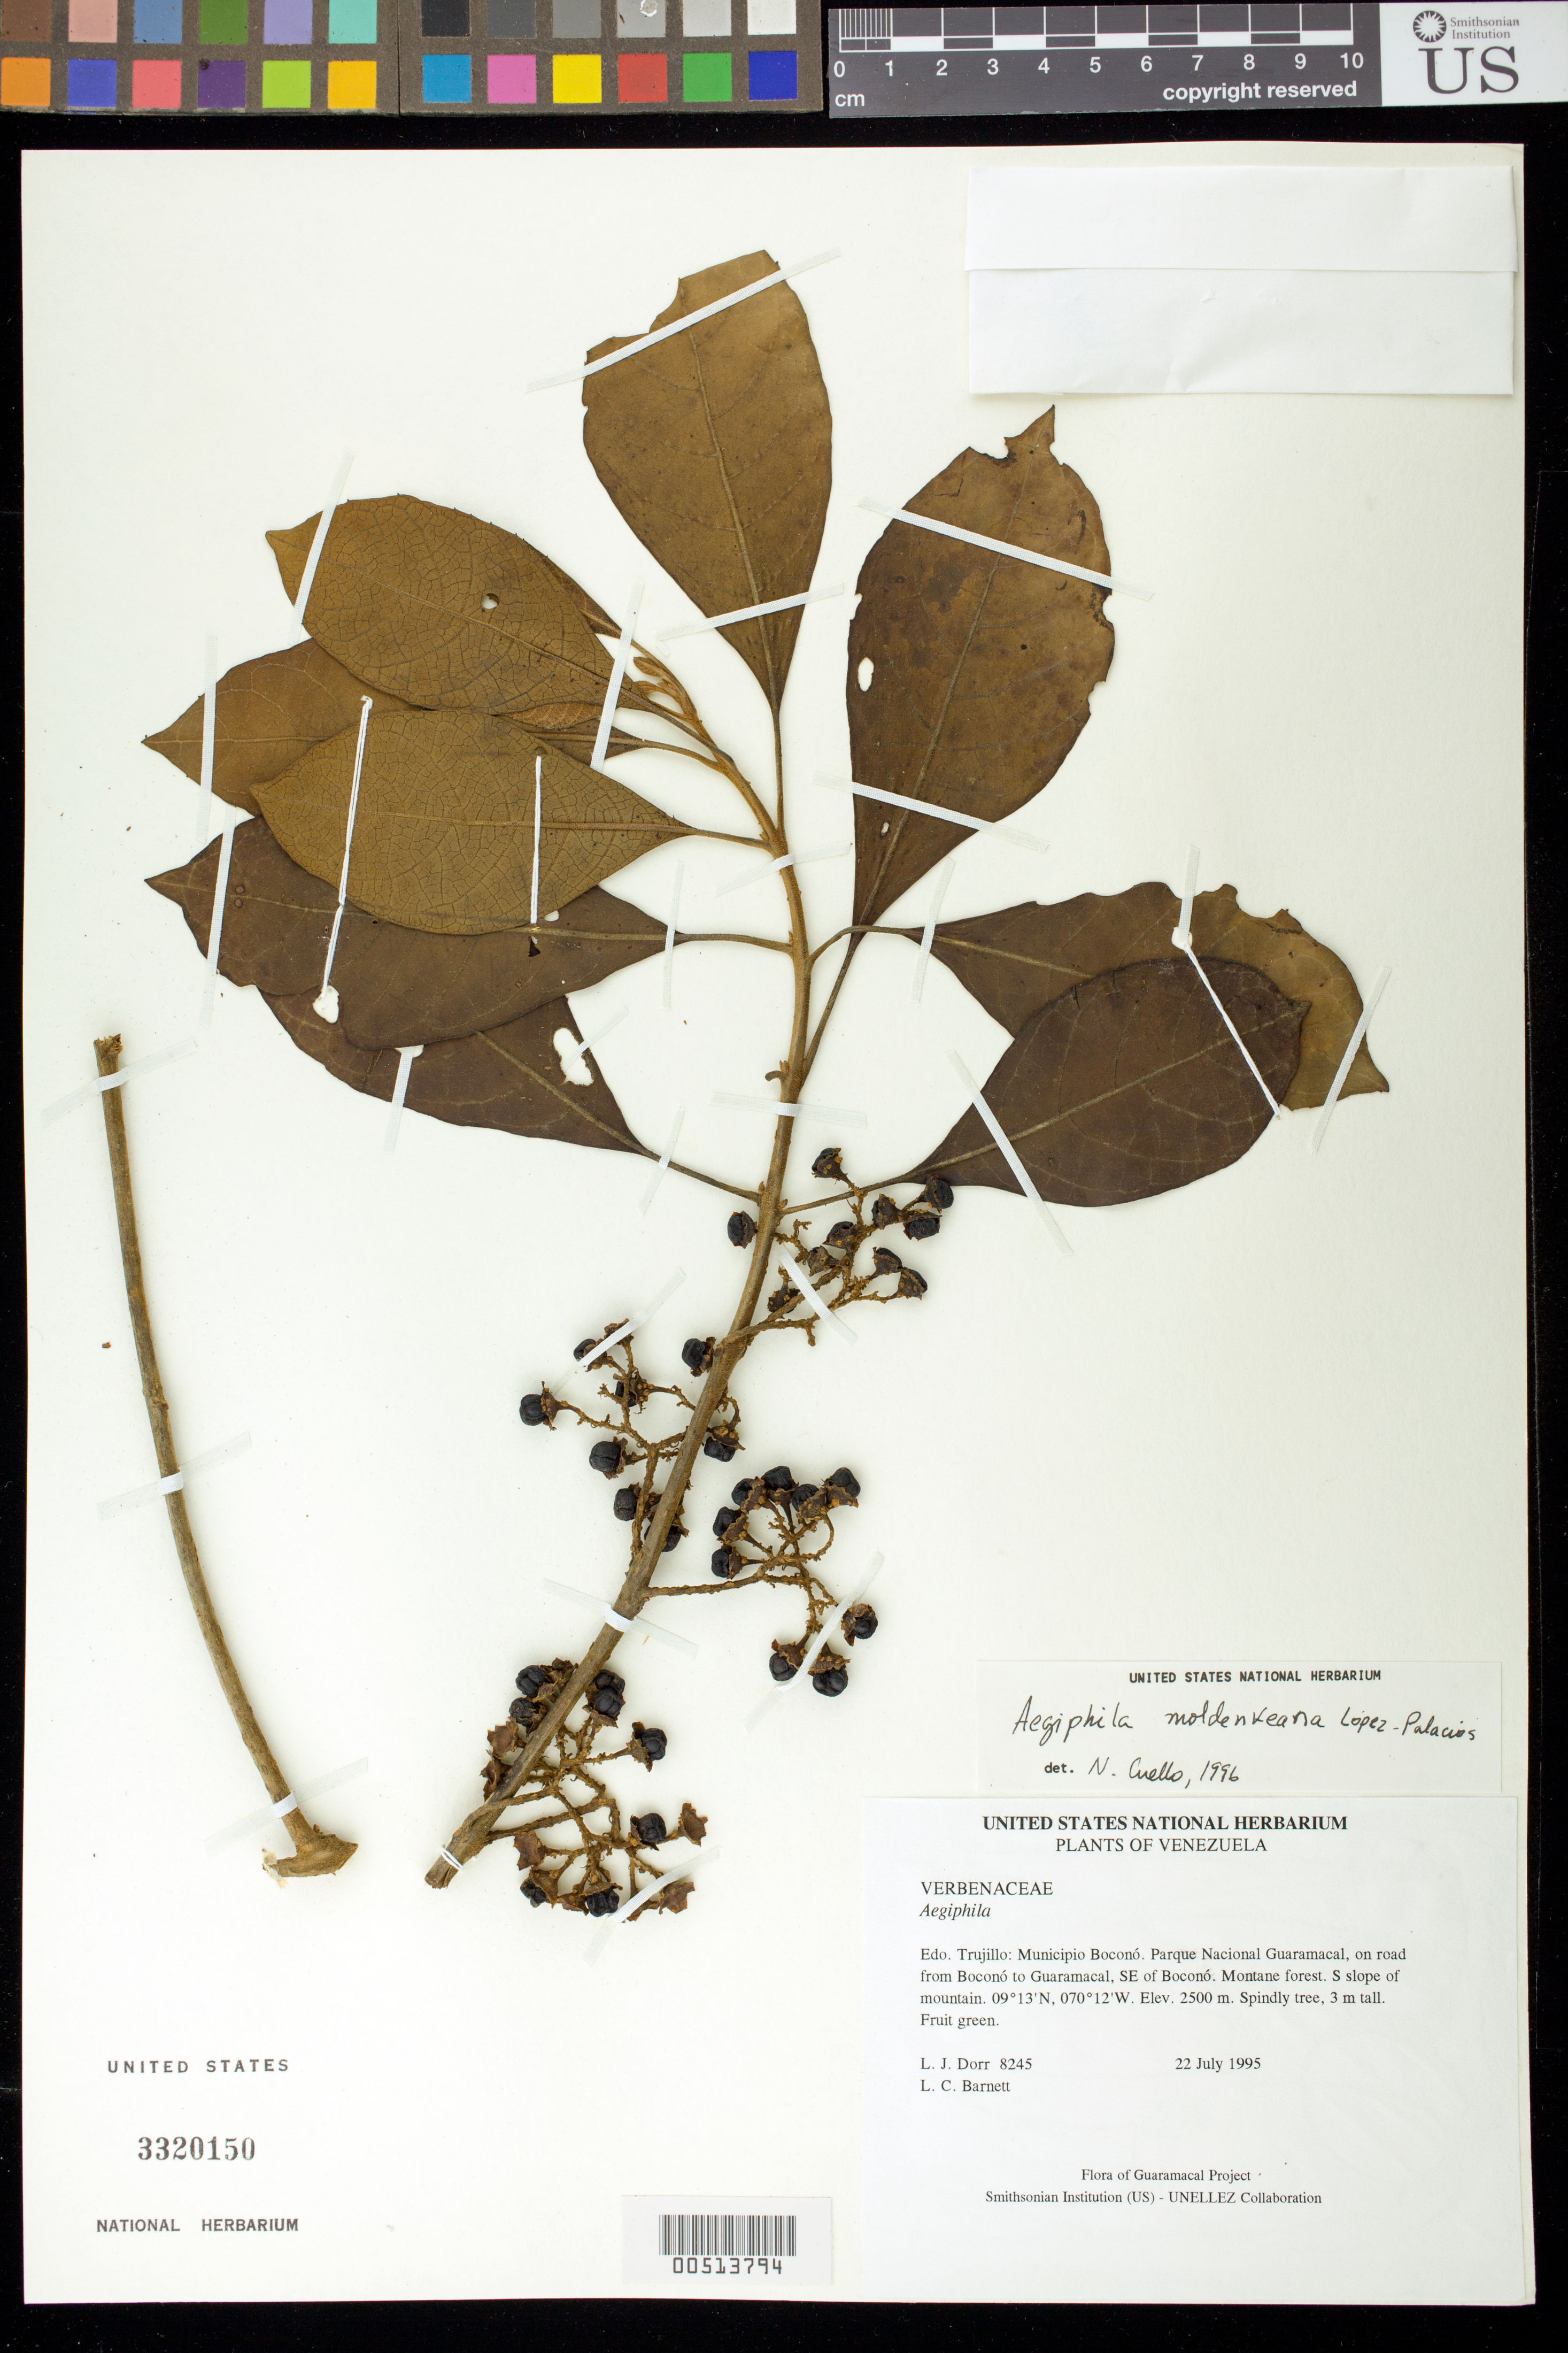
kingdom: Plantae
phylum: Tracheophyta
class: Magnoliopsida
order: Lamiales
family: Lamiaceae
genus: Aegiphila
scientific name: Aegiphila moldenkeana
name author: López-Pal.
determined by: Cuello, Nidia L.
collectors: L. J. Dorr & L. C. Barnett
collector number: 8245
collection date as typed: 22 Jul 1995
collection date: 1995-07-22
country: Venezuela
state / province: Trujillo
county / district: Boconó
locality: Parque Nacional Guaramacal, road from Boconó to Guaramacal, SE of Boconó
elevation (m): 2500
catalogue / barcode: US 3320150